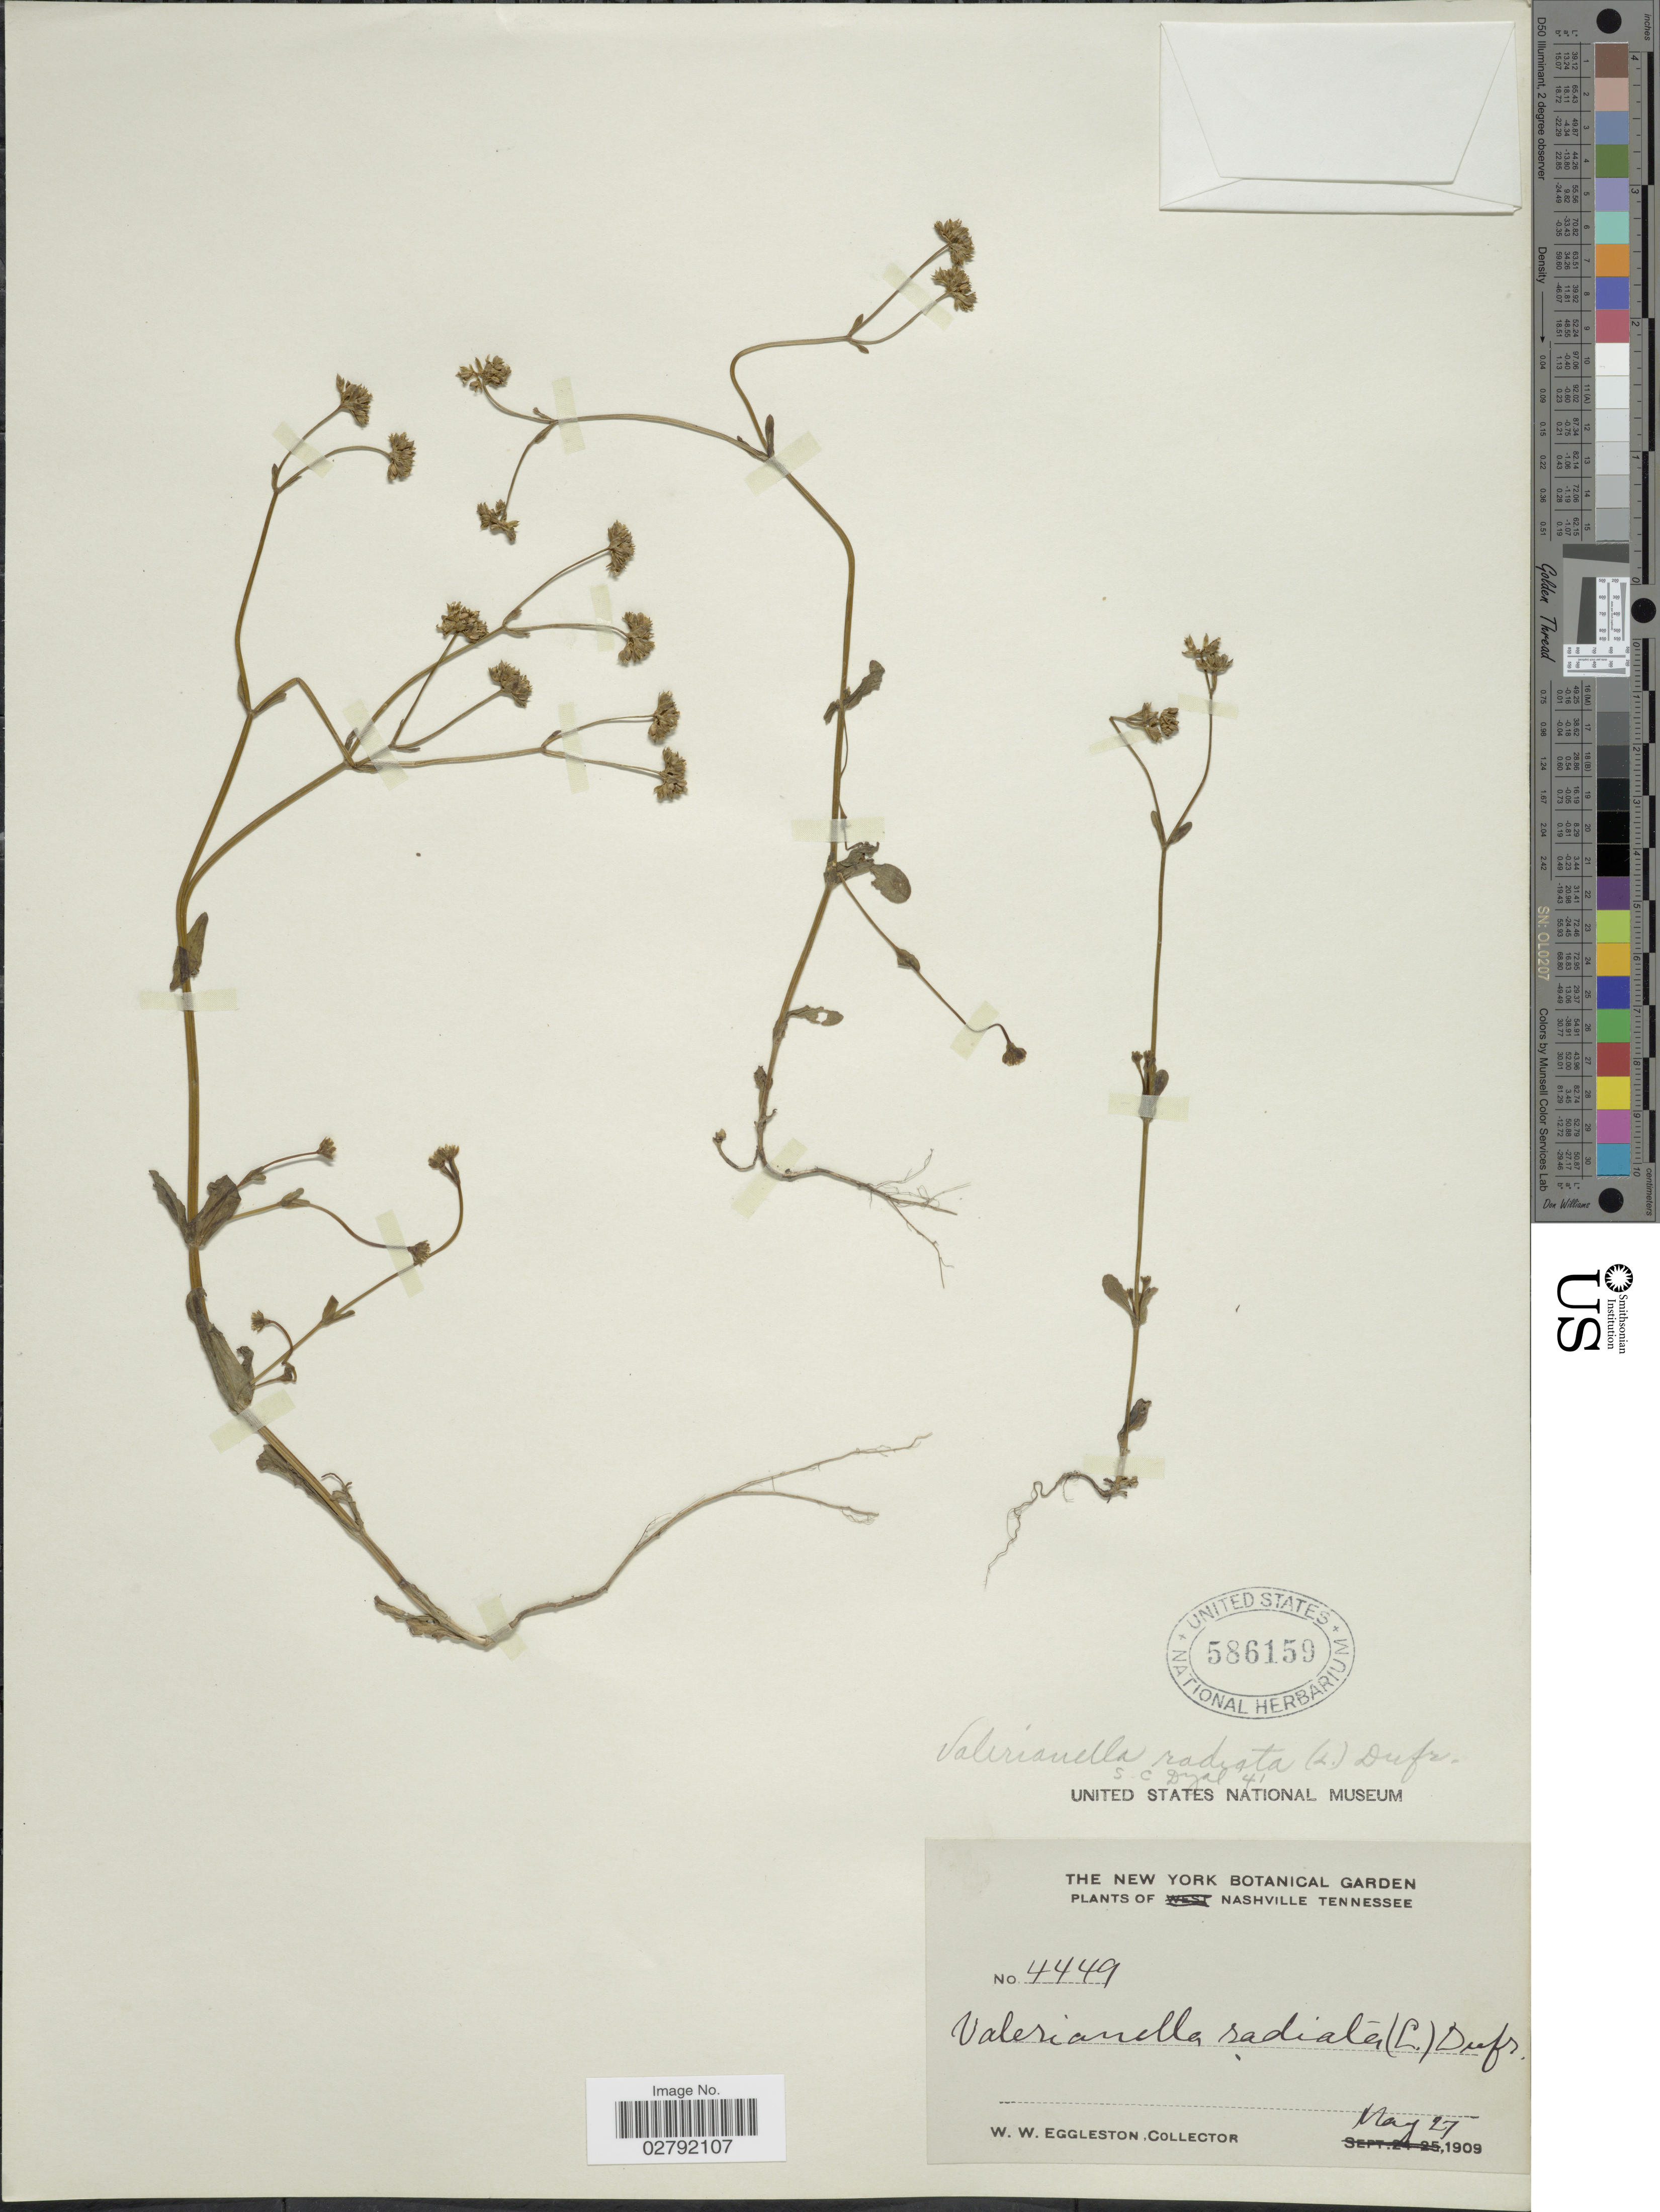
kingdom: Plantae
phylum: Tracheophyta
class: Magnoliopsida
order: Dipsacales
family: Caprifoliaceae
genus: Valerianella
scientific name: Valerianella radiata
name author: (L.) Dufr.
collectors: W. W. Eggleston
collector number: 4449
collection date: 1909-05-27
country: United States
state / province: Tennessee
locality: Nashville.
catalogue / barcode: US 586159